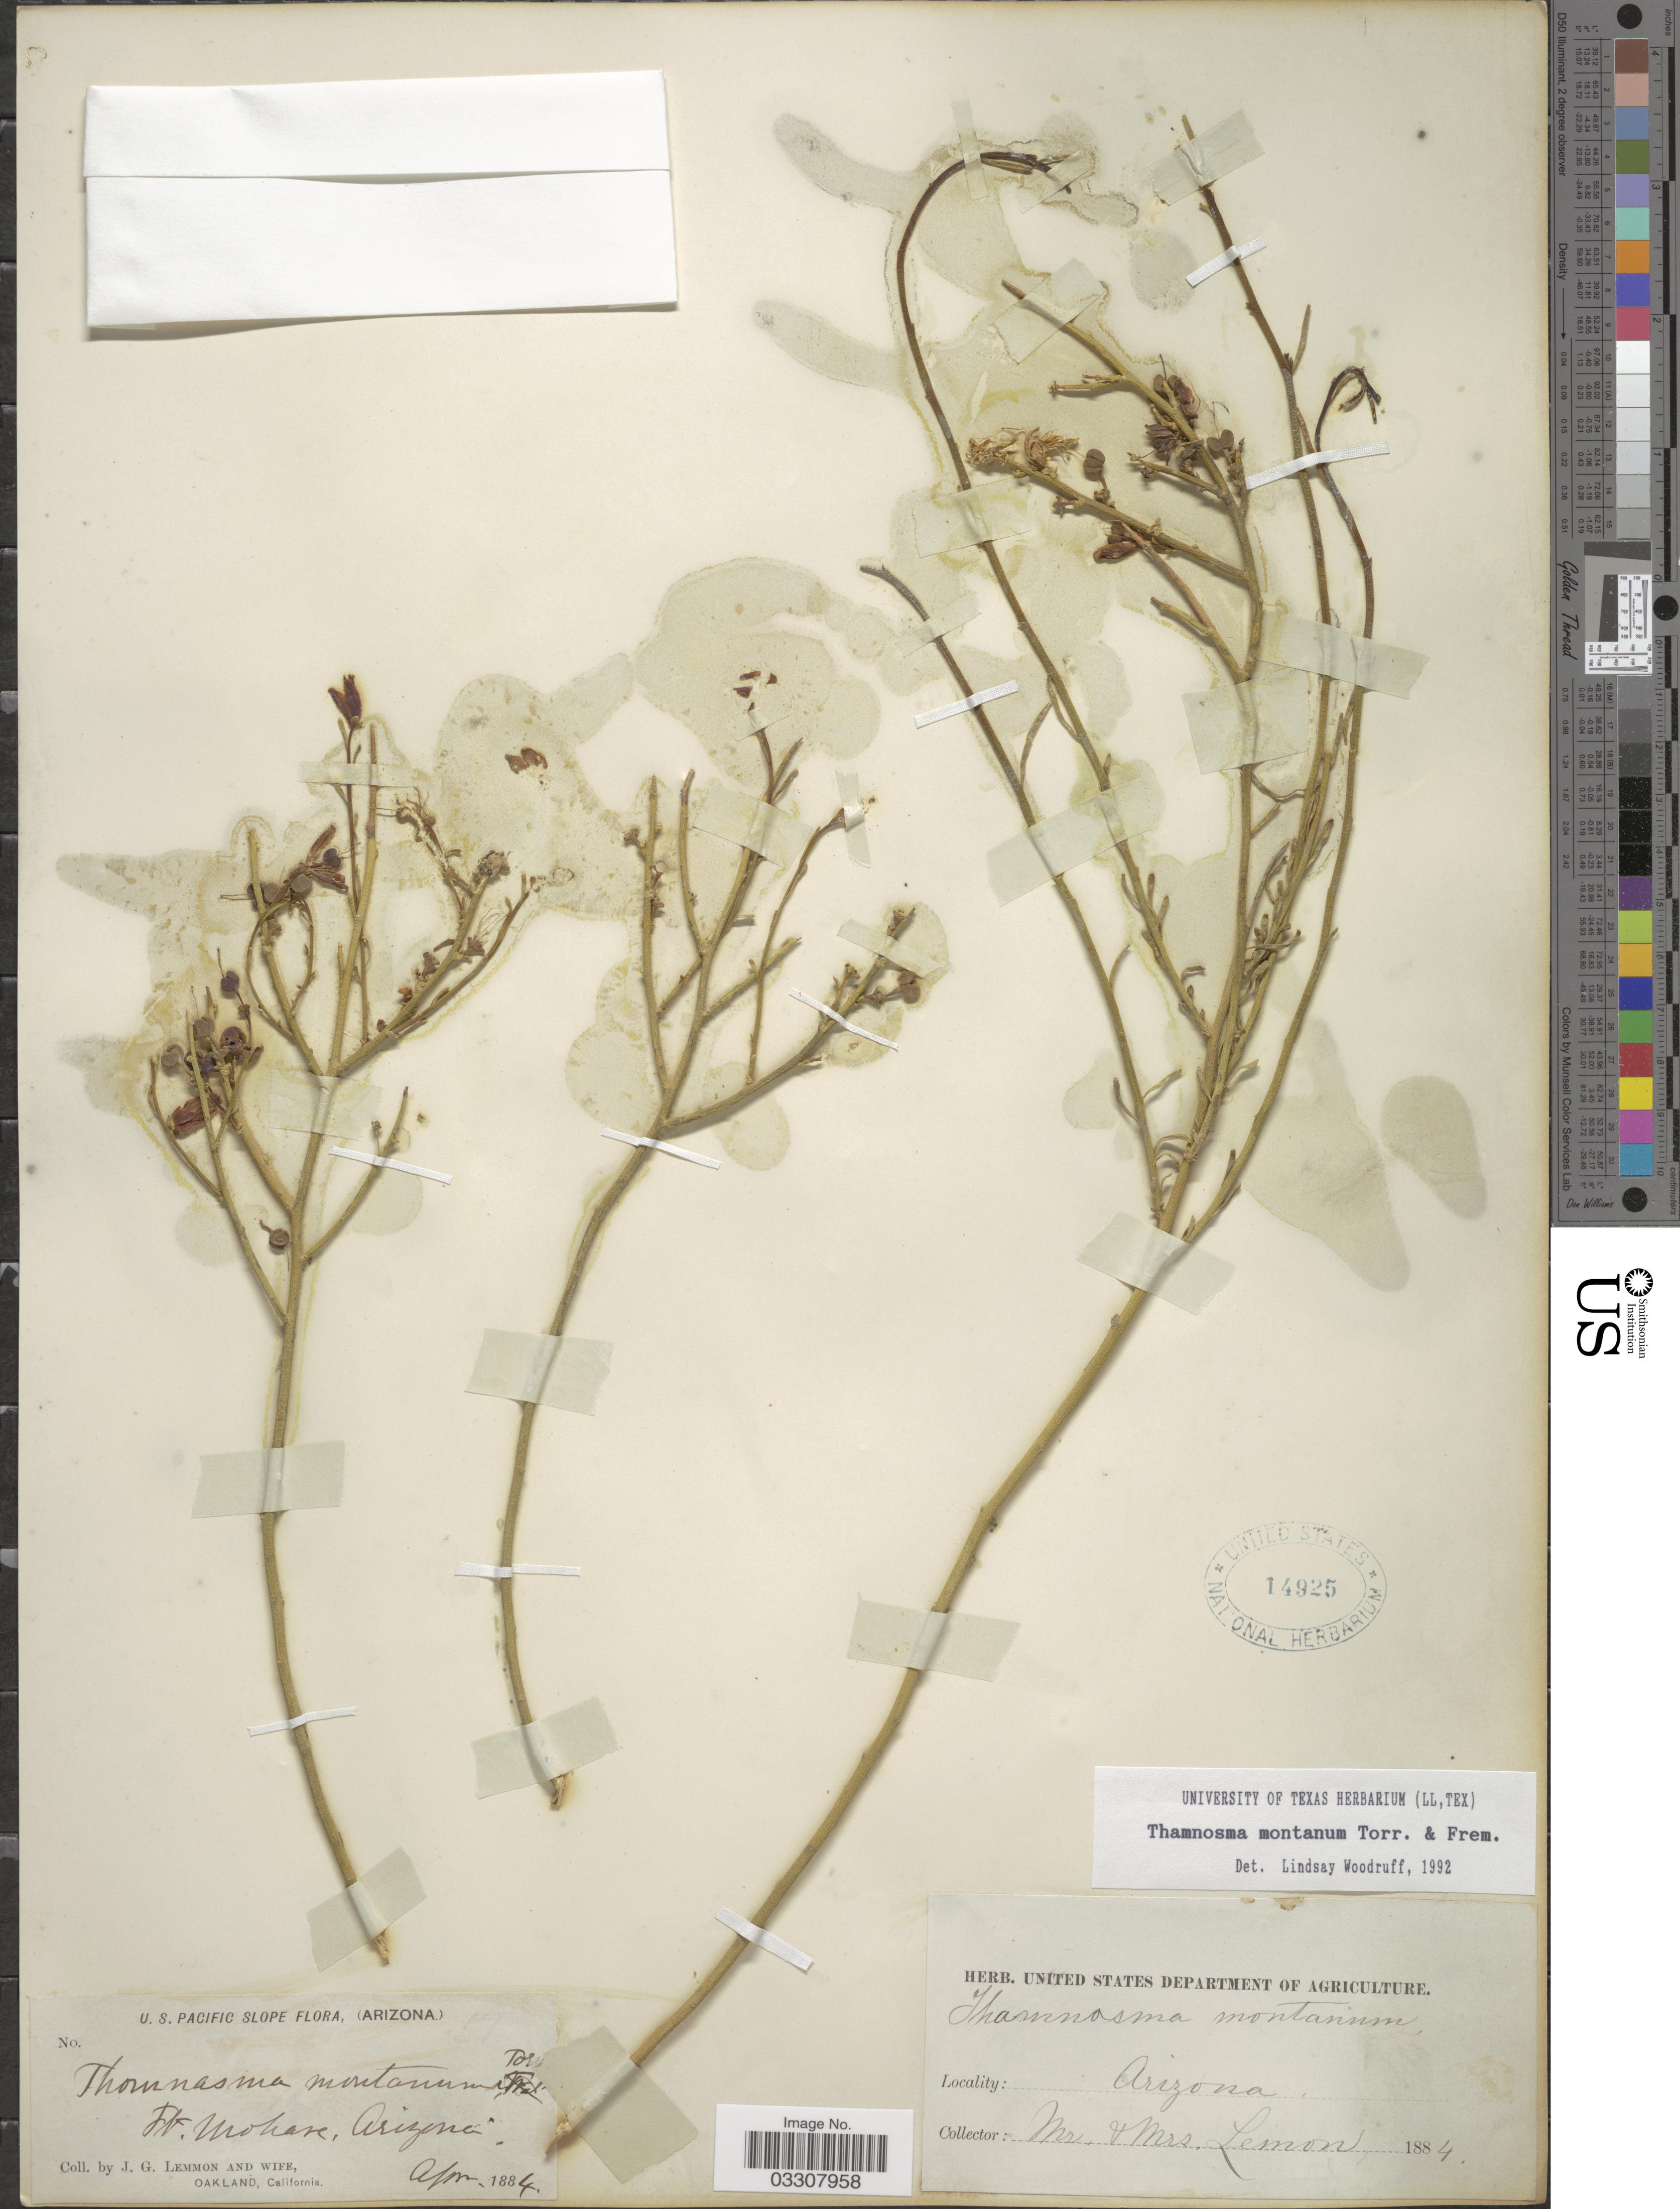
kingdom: Plantae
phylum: Tracheophyta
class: Magnoliopsida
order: Sapindales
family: Rutaceae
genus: Thamnosma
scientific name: Thamnosma montana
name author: Torr. & Frém.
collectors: J. Lemmon & Mrs. J. G. Lemmon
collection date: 1884-04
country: United States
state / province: Arizona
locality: U.S. Pacific Slope. Ft. Mohave.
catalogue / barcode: US 14925